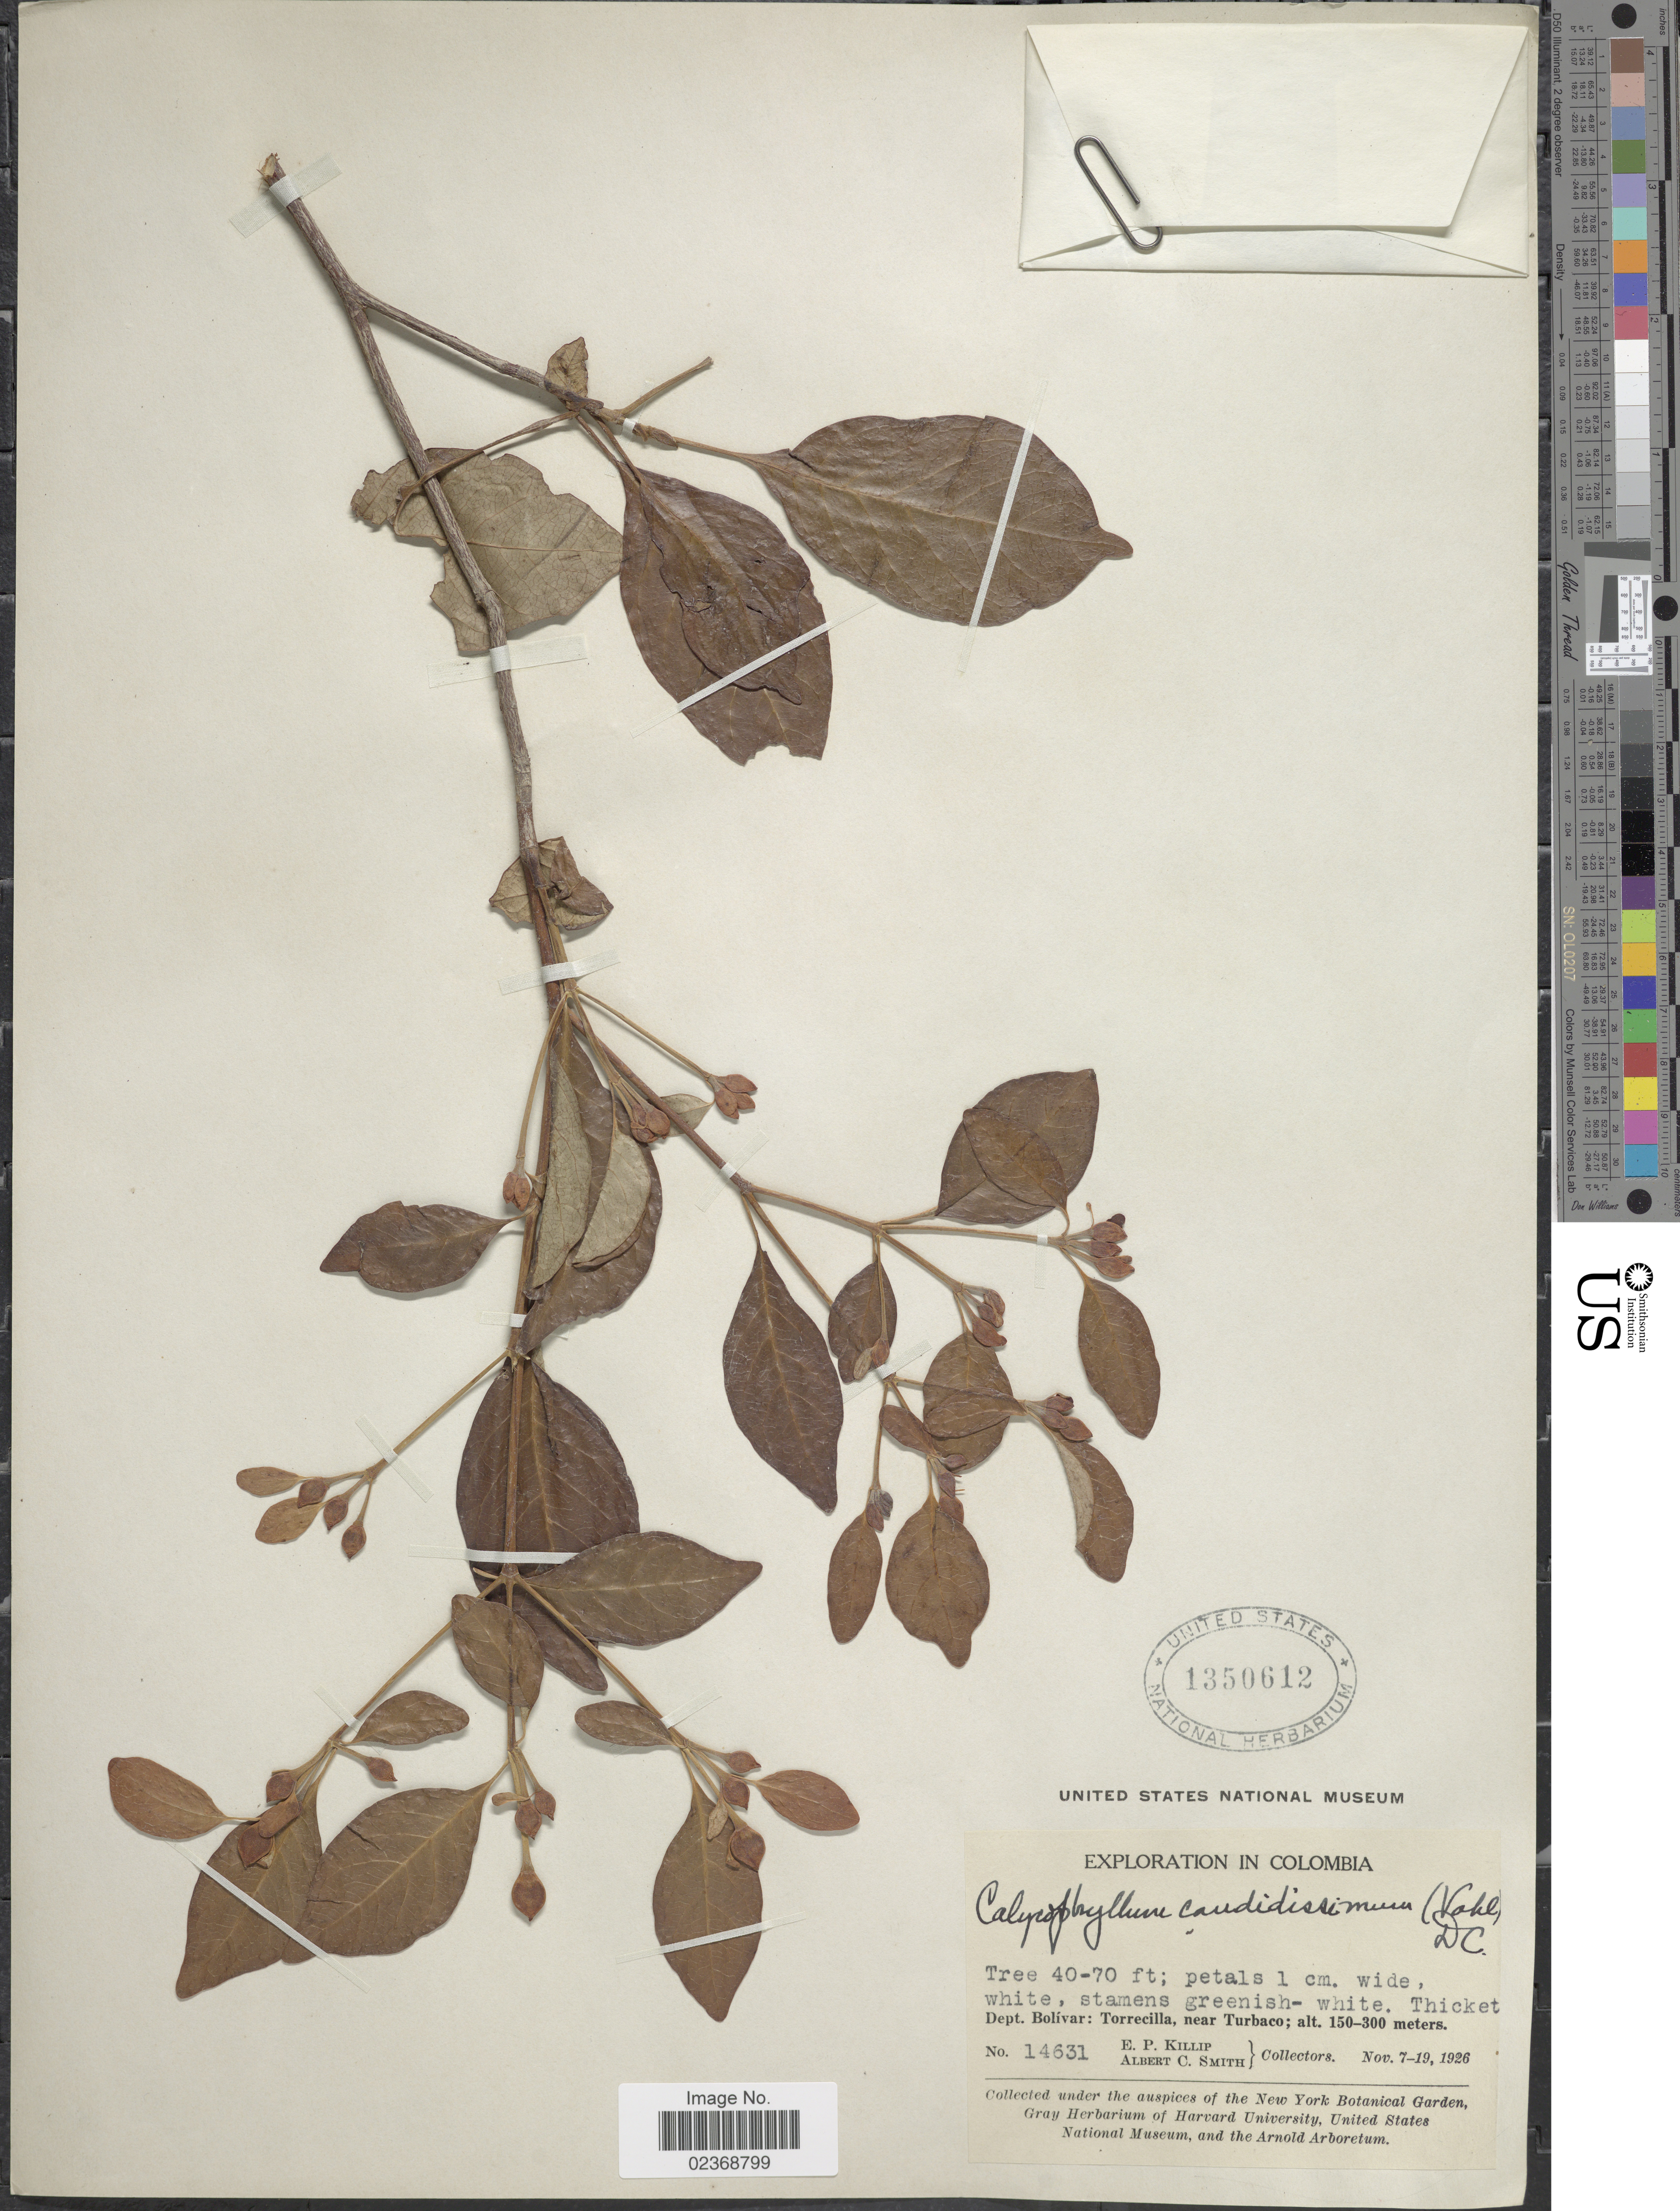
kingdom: Plantae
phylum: Tracheophyta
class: Magnoliopsida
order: Gentianales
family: Rubiaceae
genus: Calycophyllum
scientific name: Calycophyllum candidissimum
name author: (Vahl) DC.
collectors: E. P. Killip & A. C. Smith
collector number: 14631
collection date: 1926-11-07/1926-11-19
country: Colombia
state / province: Bolívar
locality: Torrecilla, near Turbaco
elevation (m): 150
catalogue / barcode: US 1350612